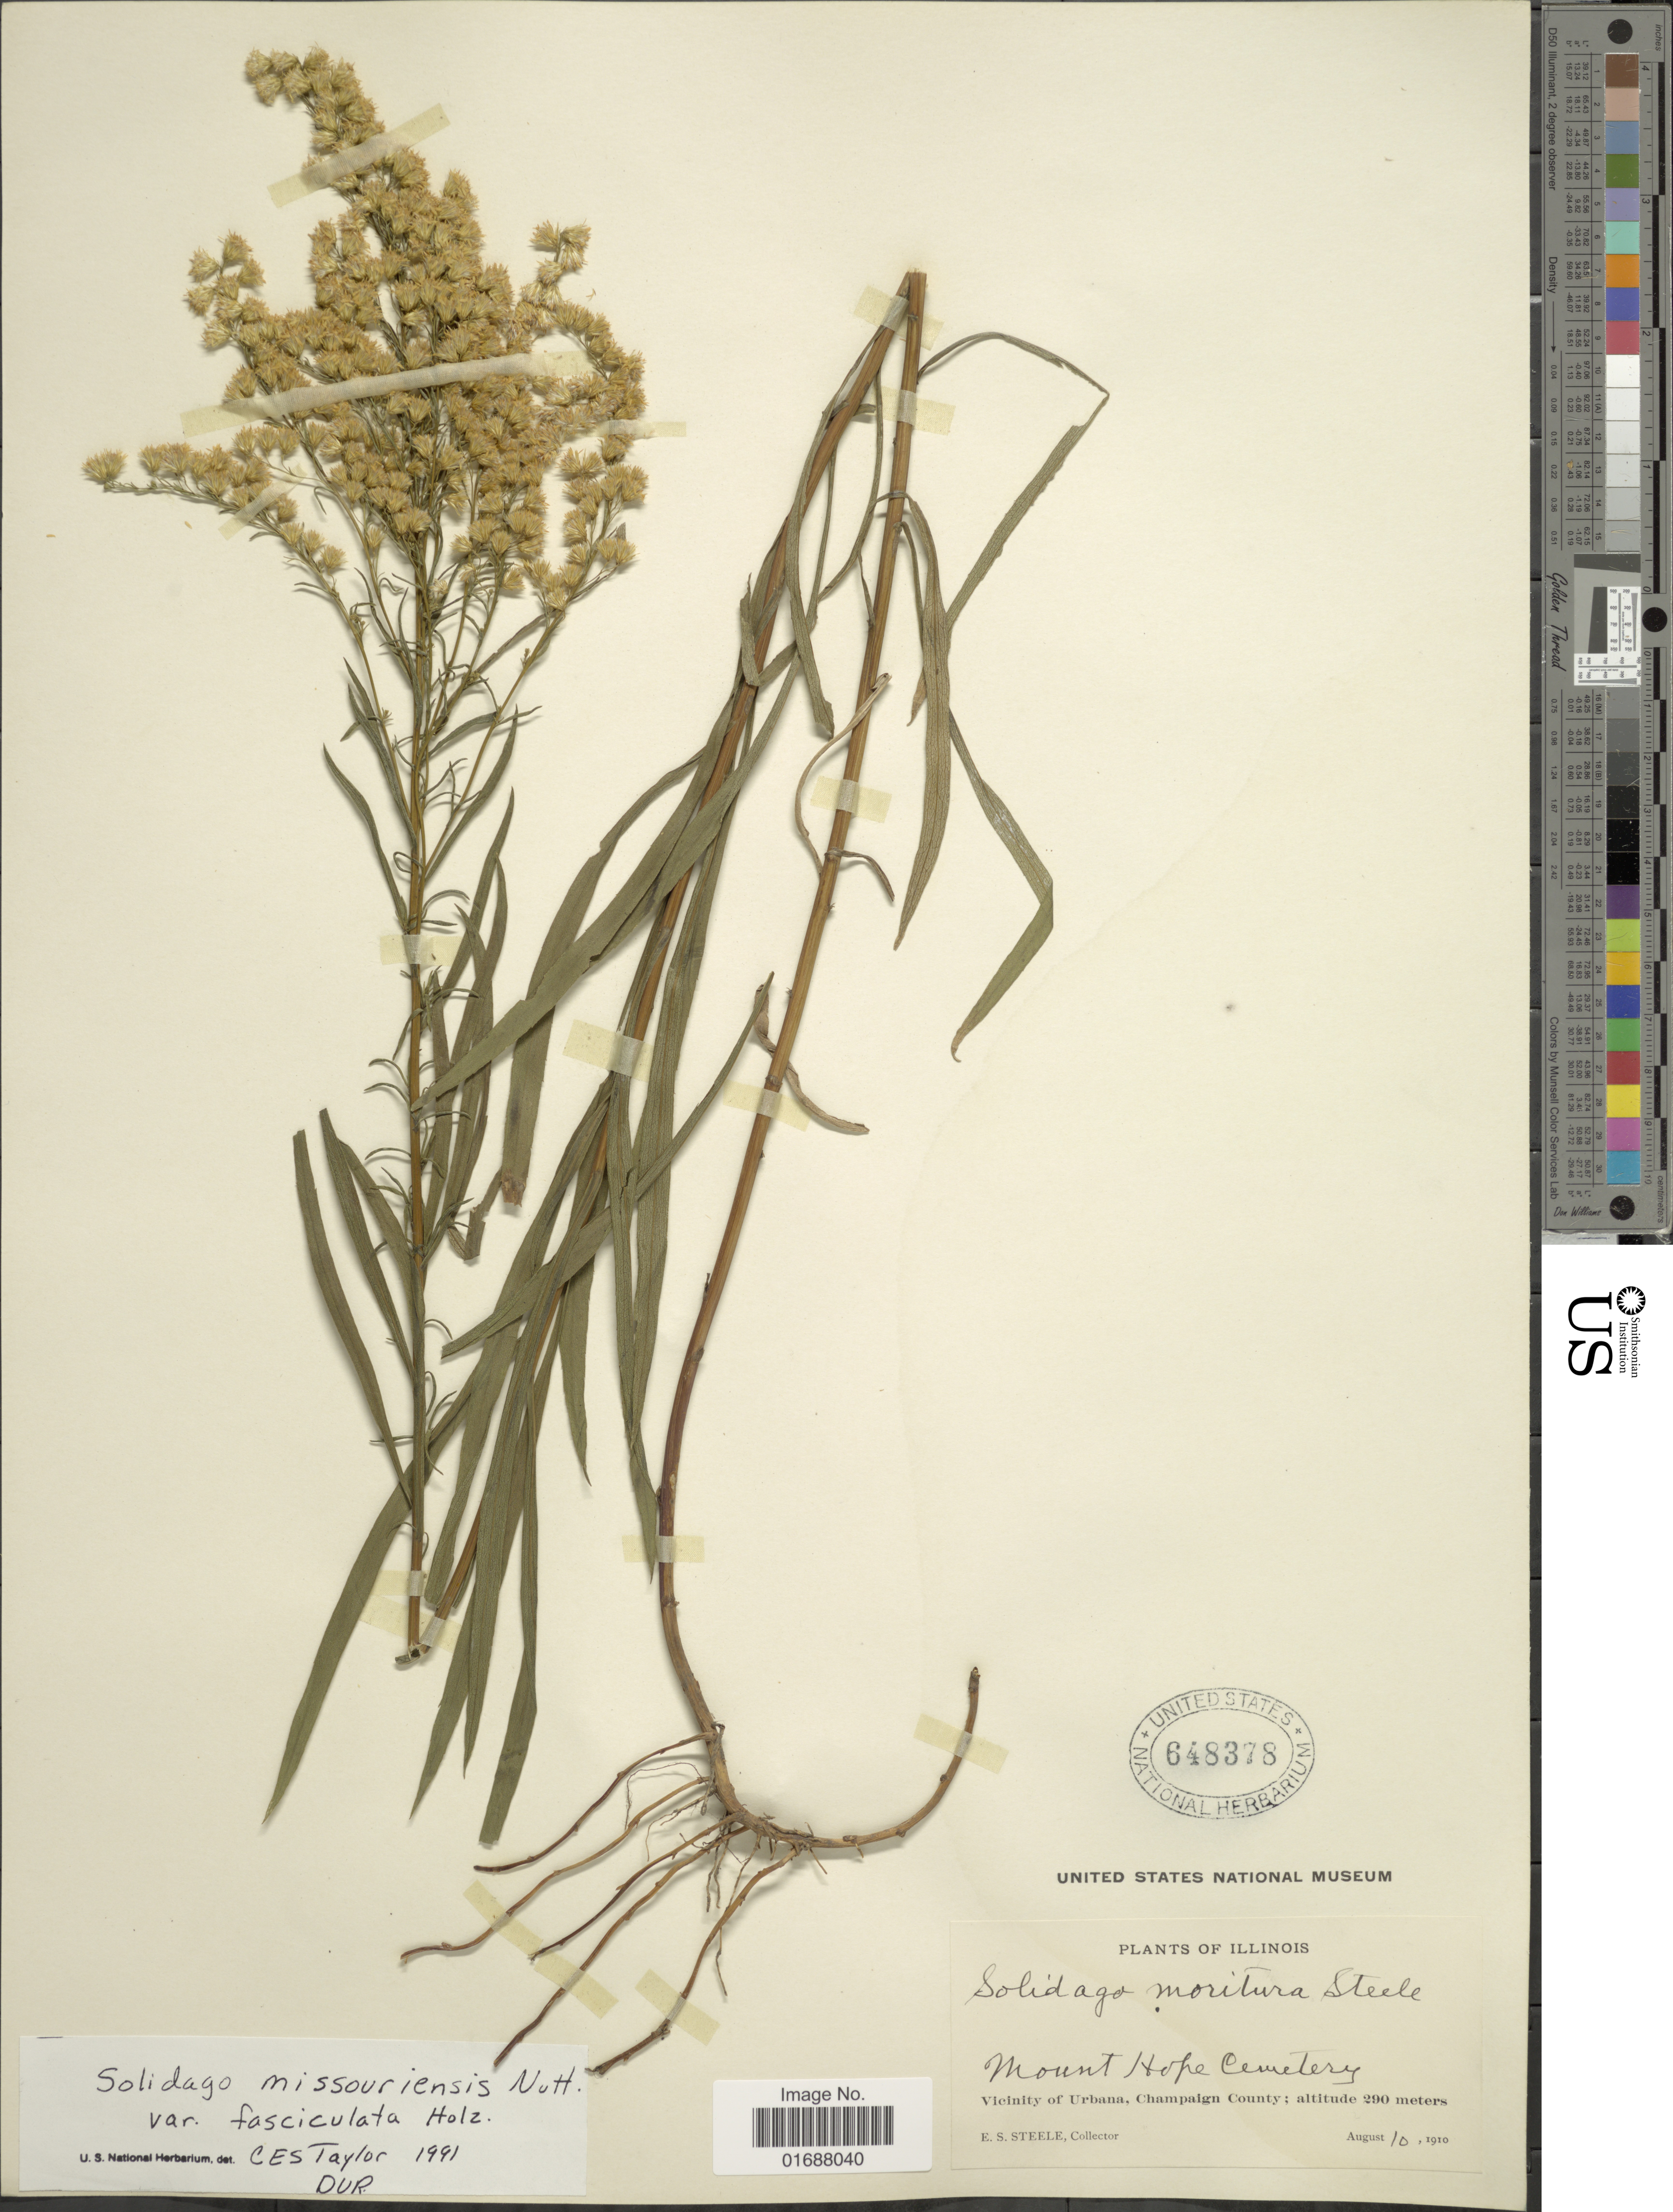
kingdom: Plantae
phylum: Tracheophyta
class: Magnoliopsida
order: Asterales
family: Asteraceae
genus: Solidago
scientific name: Solidago missouriensis var. fasciculata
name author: Holz.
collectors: E. Steele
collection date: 1910-08-10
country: United States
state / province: Illinois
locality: Mount Hope Cemetery, Vicinity of Urbana, Champaign County.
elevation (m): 290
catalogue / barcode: US 648378